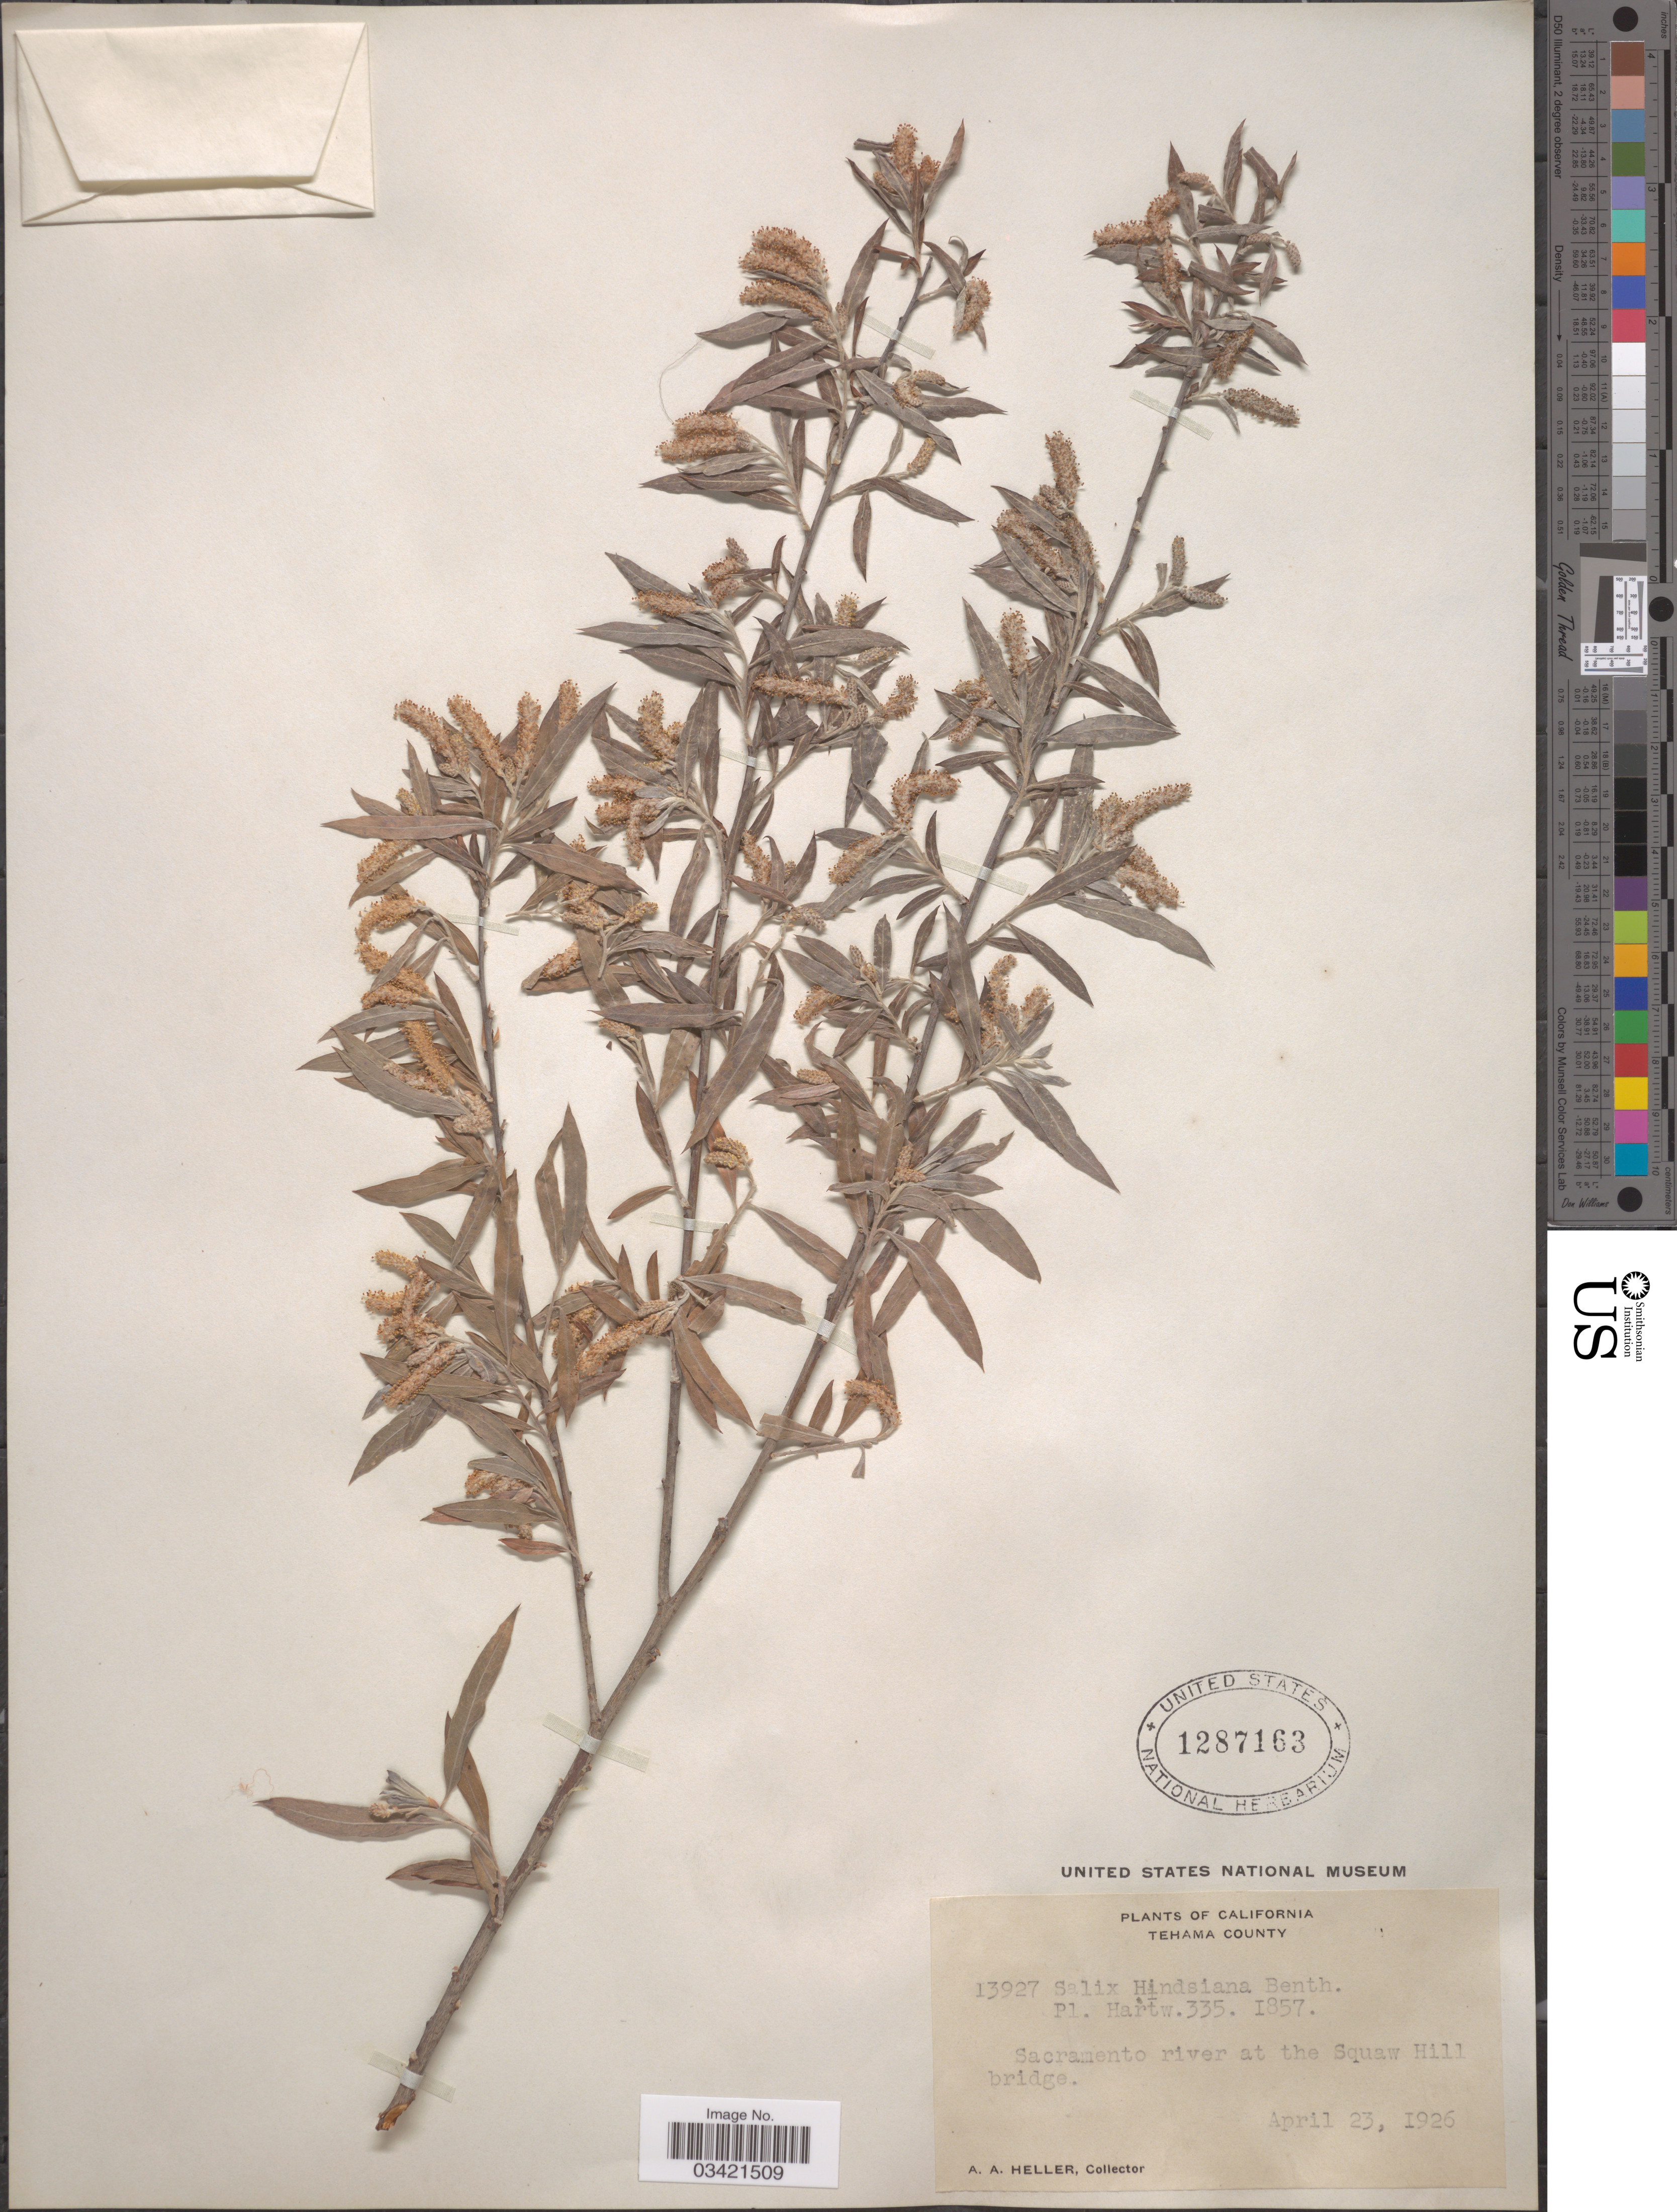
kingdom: Plantae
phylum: Tracheophyta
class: Magnoliopsida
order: Malpighiales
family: Salicaceae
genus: Salix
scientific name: Salix hindsiana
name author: Benth.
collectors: A. A. Heller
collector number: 13927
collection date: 1926-04-23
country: United States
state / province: California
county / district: Tehama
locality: Tehama County. Sacramento river at the Squaw Hill bridge.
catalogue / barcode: US 1287163